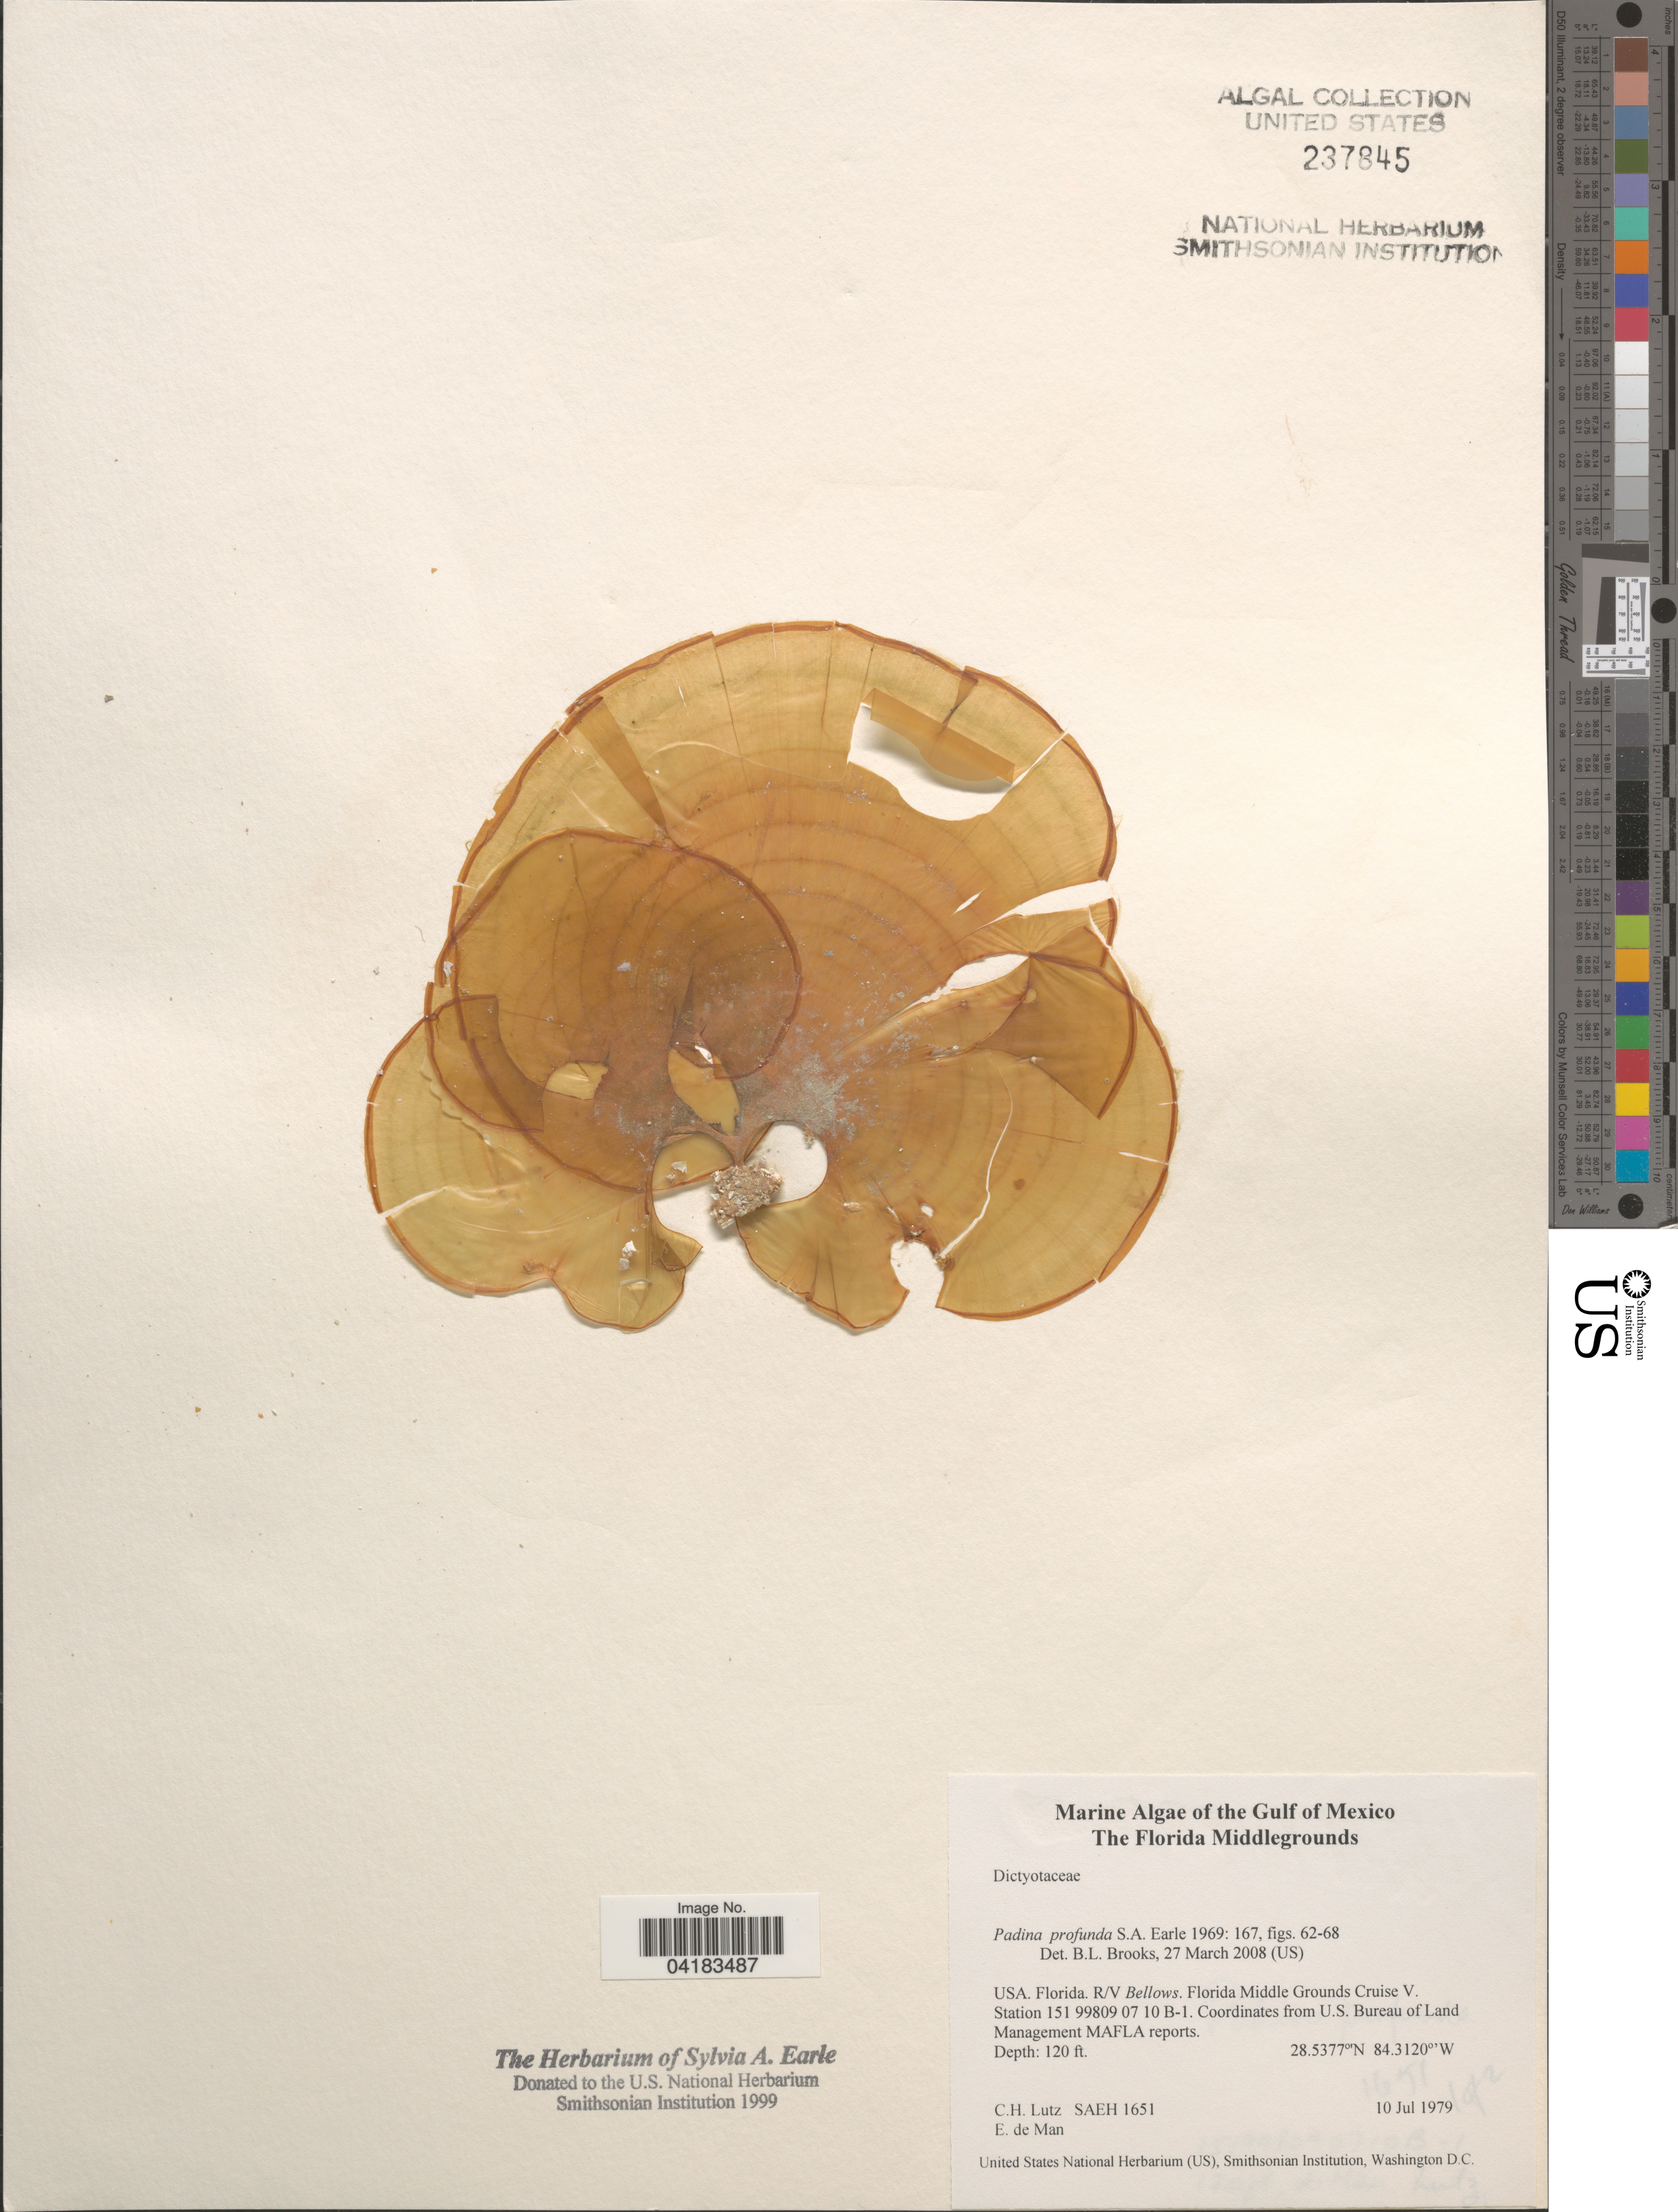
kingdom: Chromista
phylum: Ochrophyta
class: Phaeophyceae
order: Dictyotales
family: Dictyotaceae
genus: Padina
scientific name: Padina profunda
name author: S.A. Earle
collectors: C. Lutz & E. de Man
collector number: SAEH1651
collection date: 1979-07-10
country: United States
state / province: Florida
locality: The Gulf of Mexico. The Florida Middlegrounds. R/V Bellows. Florida Middle Grounds Cruise V. Station 151 99809 07 10 B-1.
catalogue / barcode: US 237845